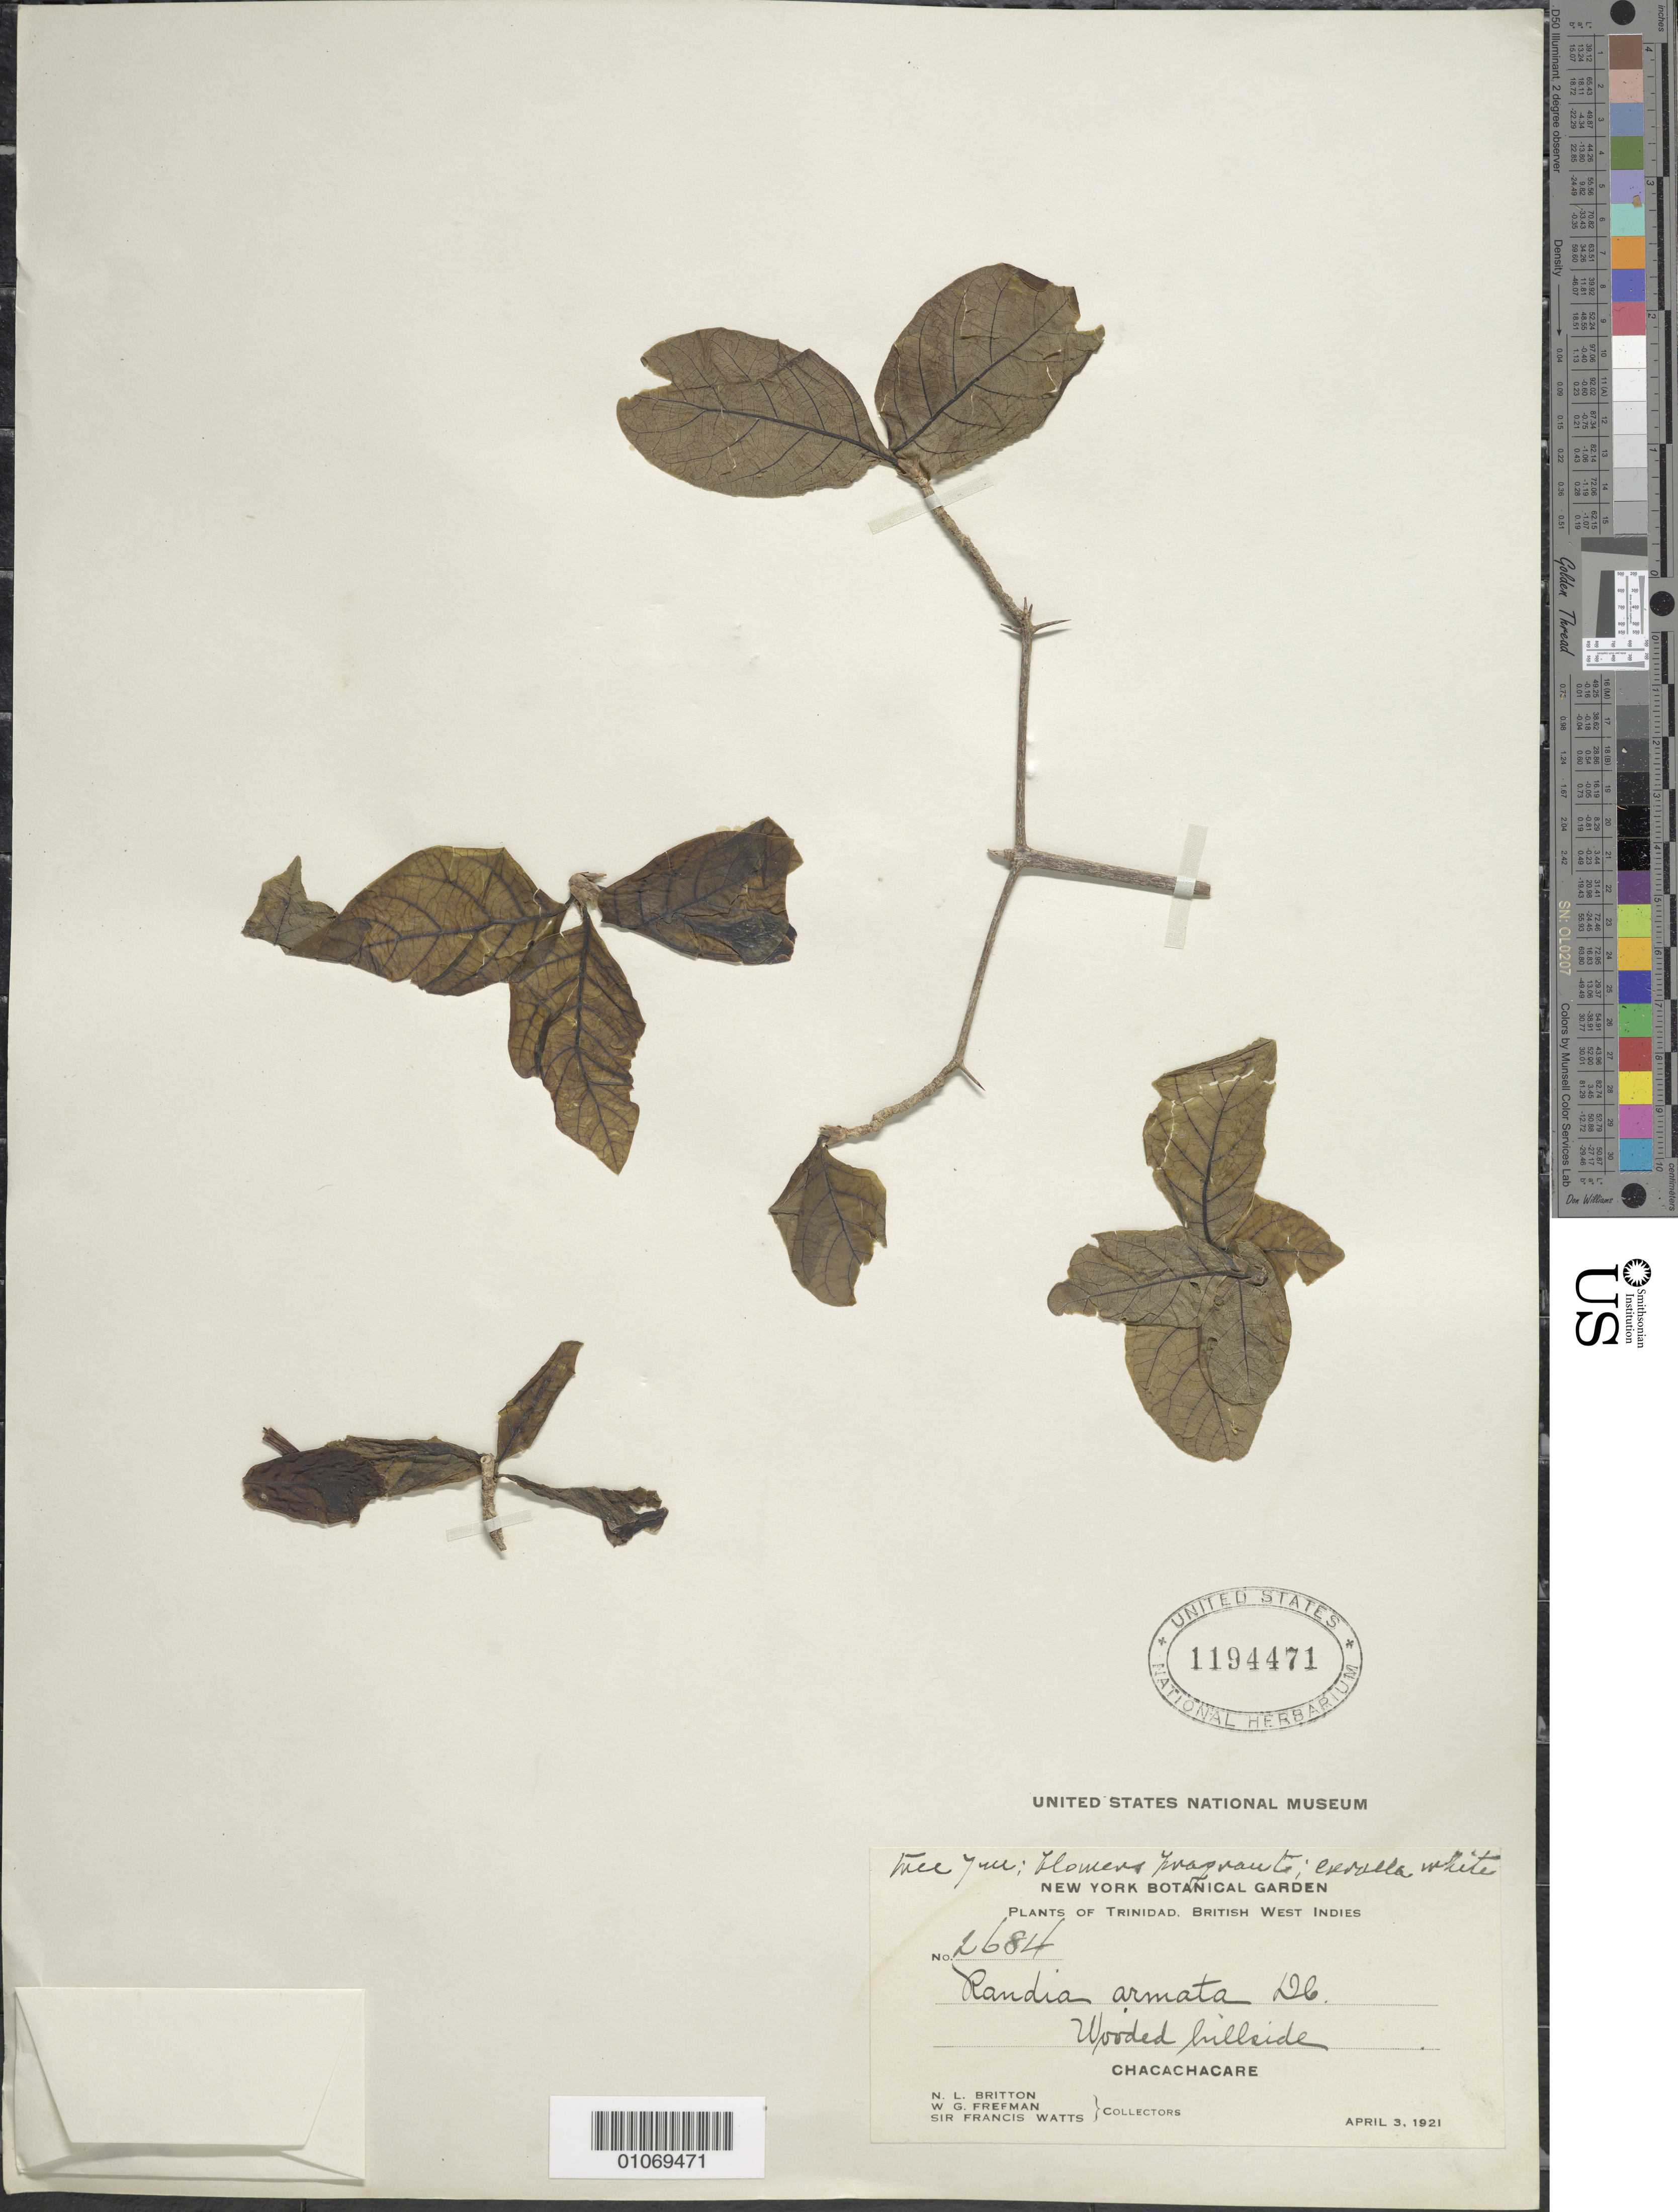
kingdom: Plantae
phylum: Tracheophyta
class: Magnoliopsida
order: Gentianales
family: Rubiaceae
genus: Randia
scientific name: Randia armata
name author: (Sw.) DC.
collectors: N. Britton, W. Freeman & F. Watts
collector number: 2684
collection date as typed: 03 Apr 1921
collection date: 1921-04-03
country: Trinidad and Tobago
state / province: Diego Martin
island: Chacachacare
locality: Chacachacare, wooded hillside.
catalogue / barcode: US 1194471